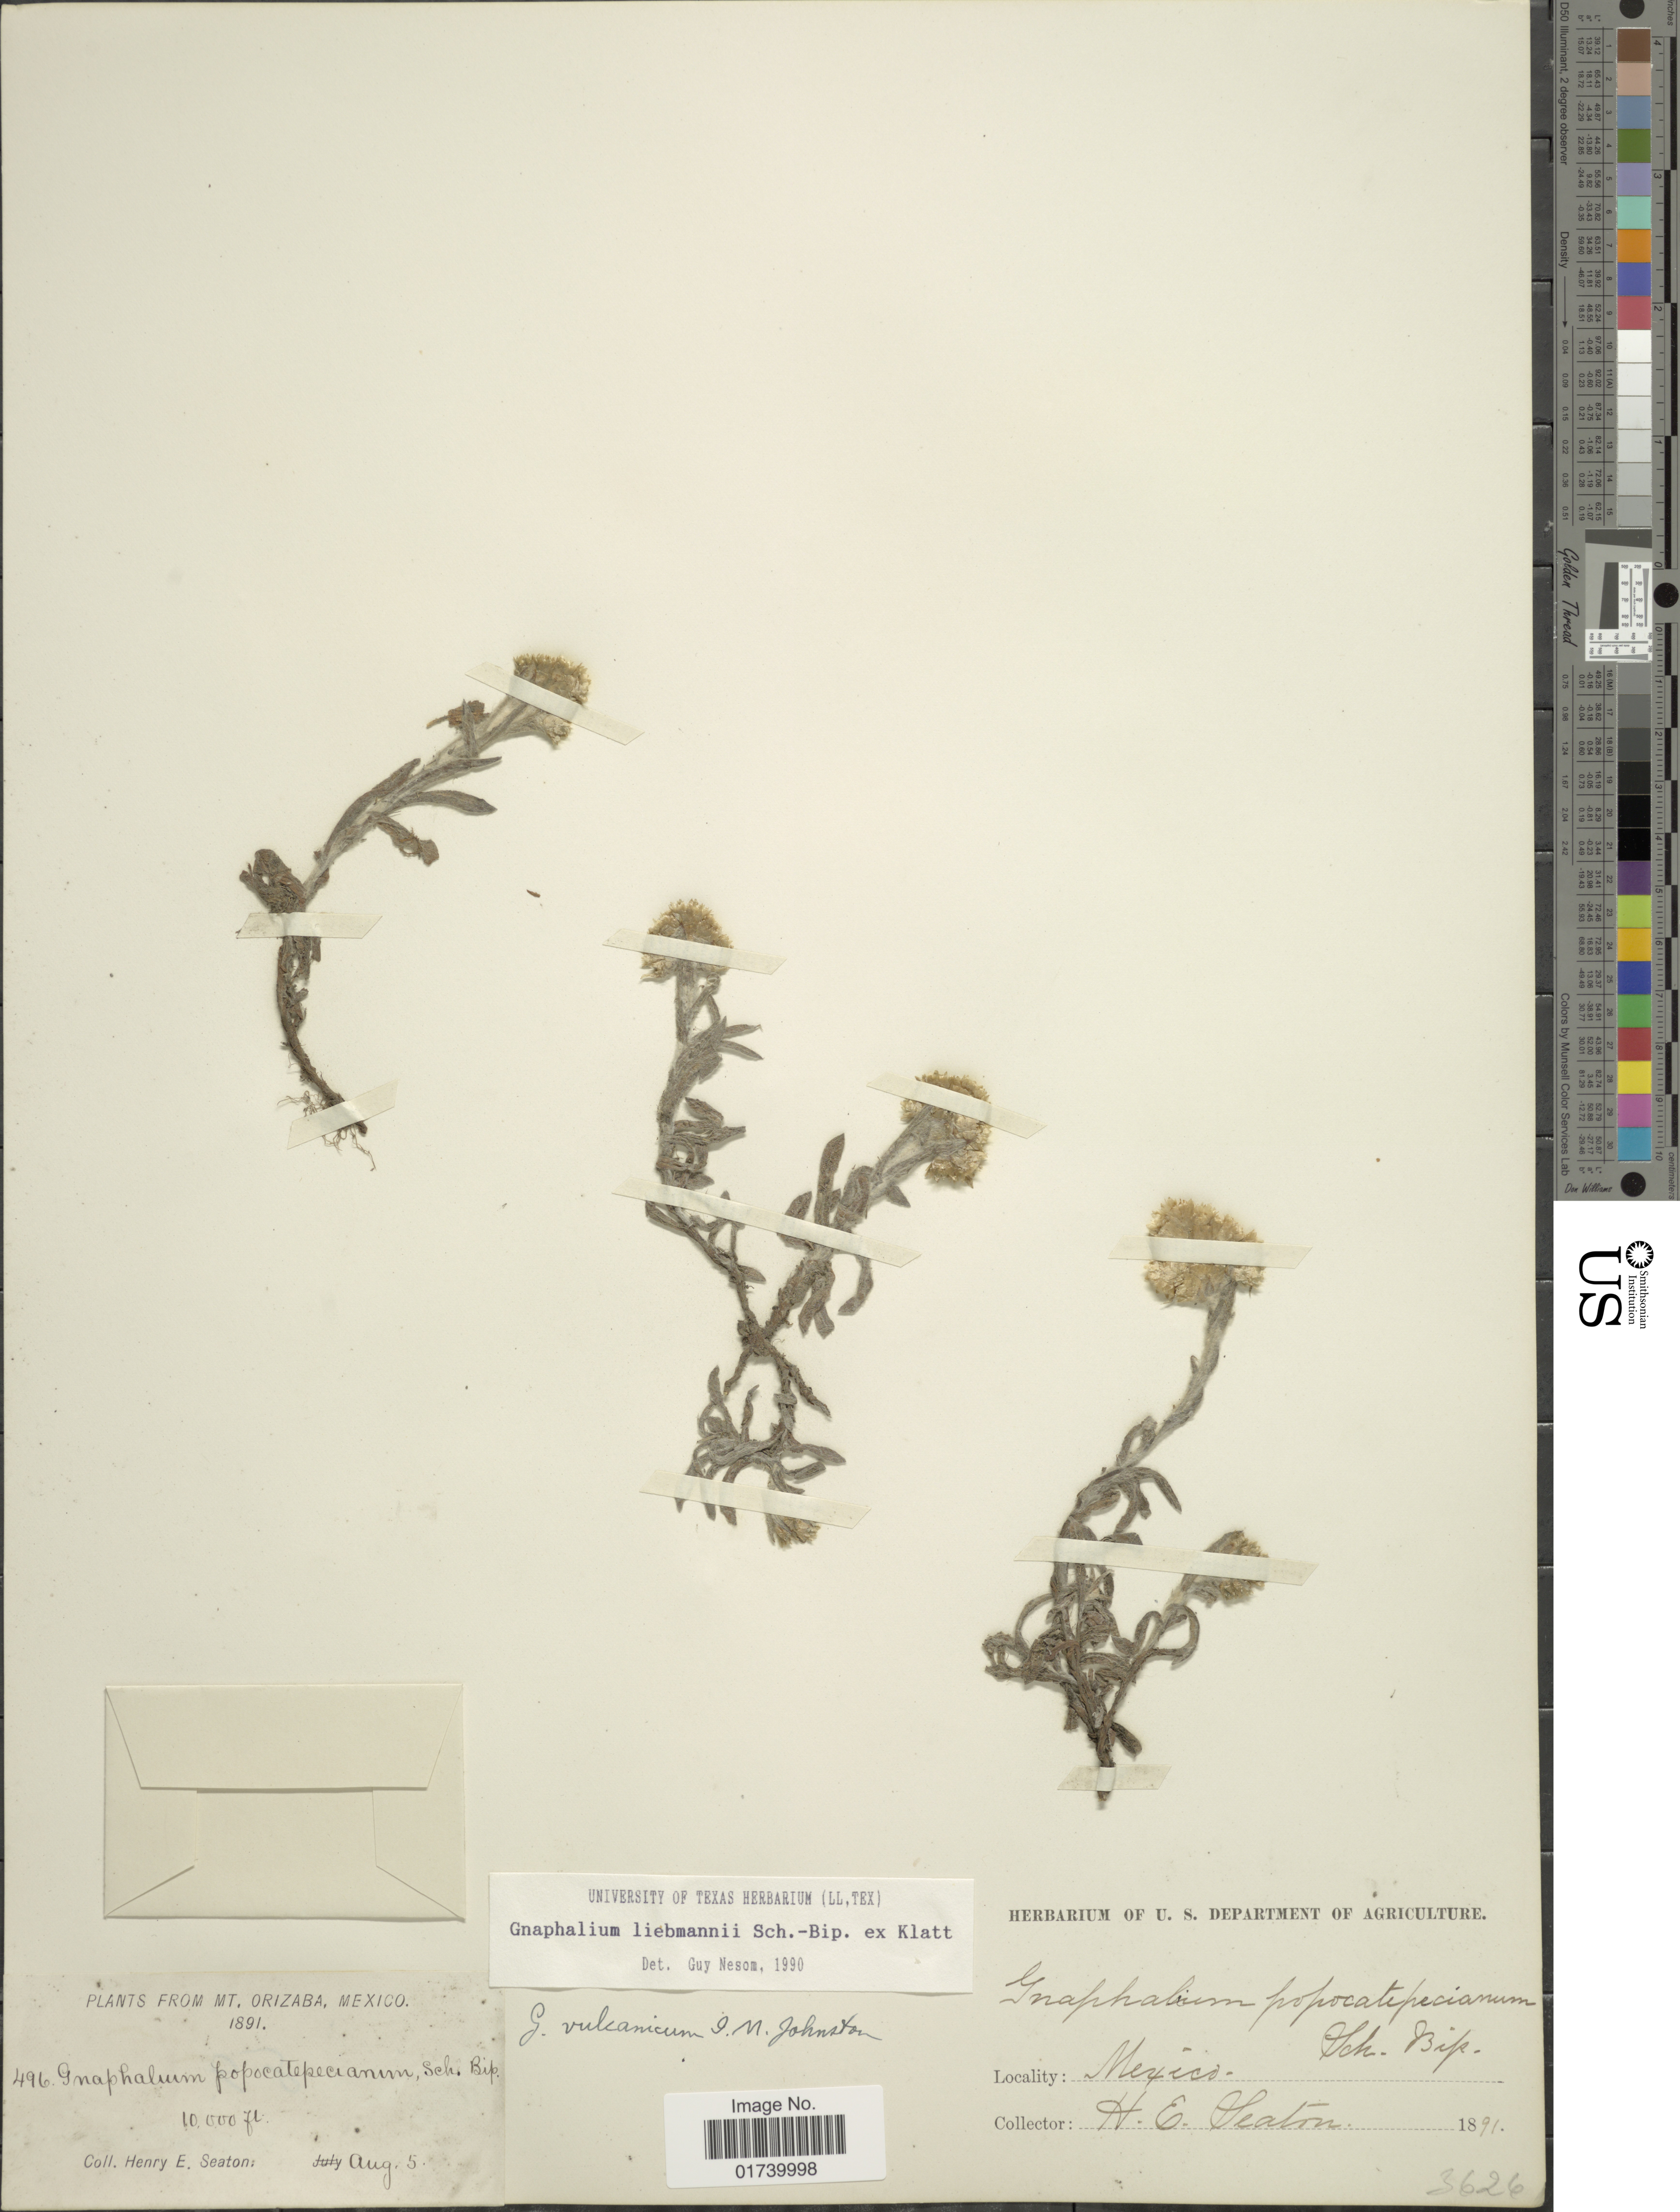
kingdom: Plantae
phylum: Tracheophyta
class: Magnoliopsida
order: Asterales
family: Asteraceae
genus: Pseudognaphalium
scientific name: Pseudognaphalium liebmannii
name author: (Sch. Bip. ex Klatt) Anderb.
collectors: H. E. Seaton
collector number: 496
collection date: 1891-08-05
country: Mexico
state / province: México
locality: Mrt. Orizaba.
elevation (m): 3048